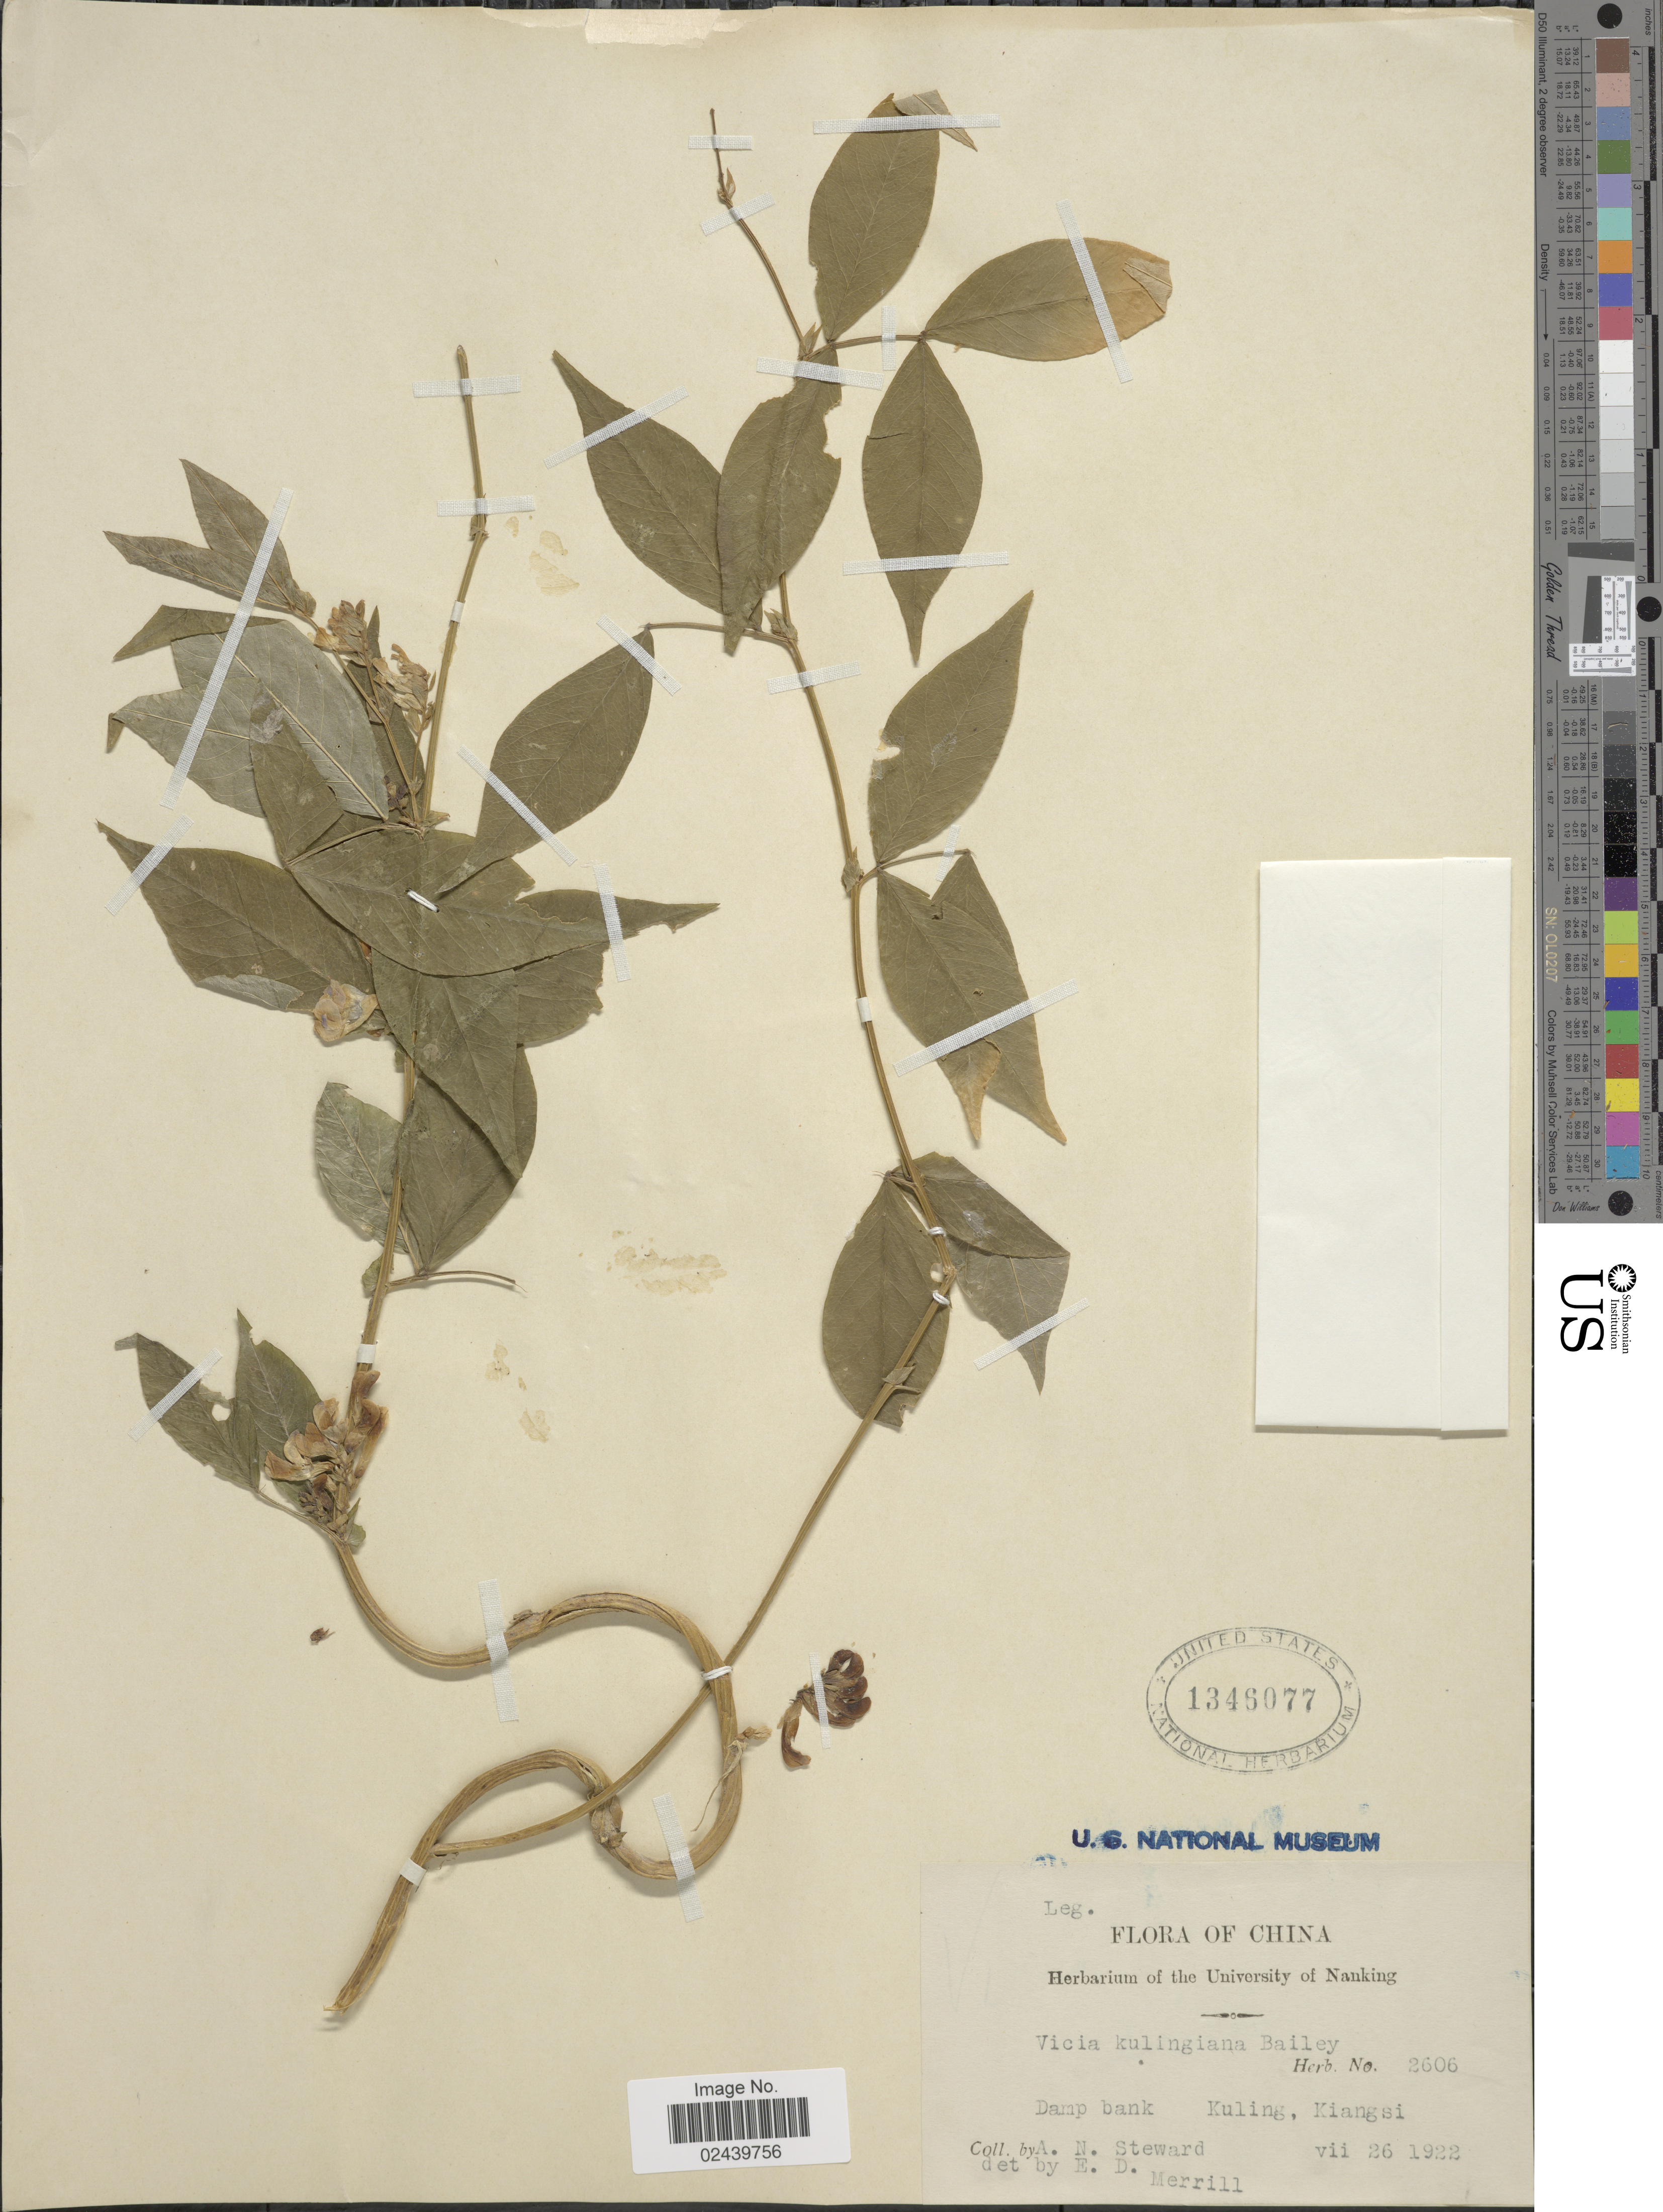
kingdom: Plantae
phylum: Tracheophyta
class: Magnoliopsida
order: Fabales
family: Fabaceae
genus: Vicia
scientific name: Vicia kulingana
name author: L.H. Bailey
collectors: A. N. Steward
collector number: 2606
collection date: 1922-07-26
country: China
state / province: Jiangxi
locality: Kuling, Kiangsi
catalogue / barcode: US 1346077